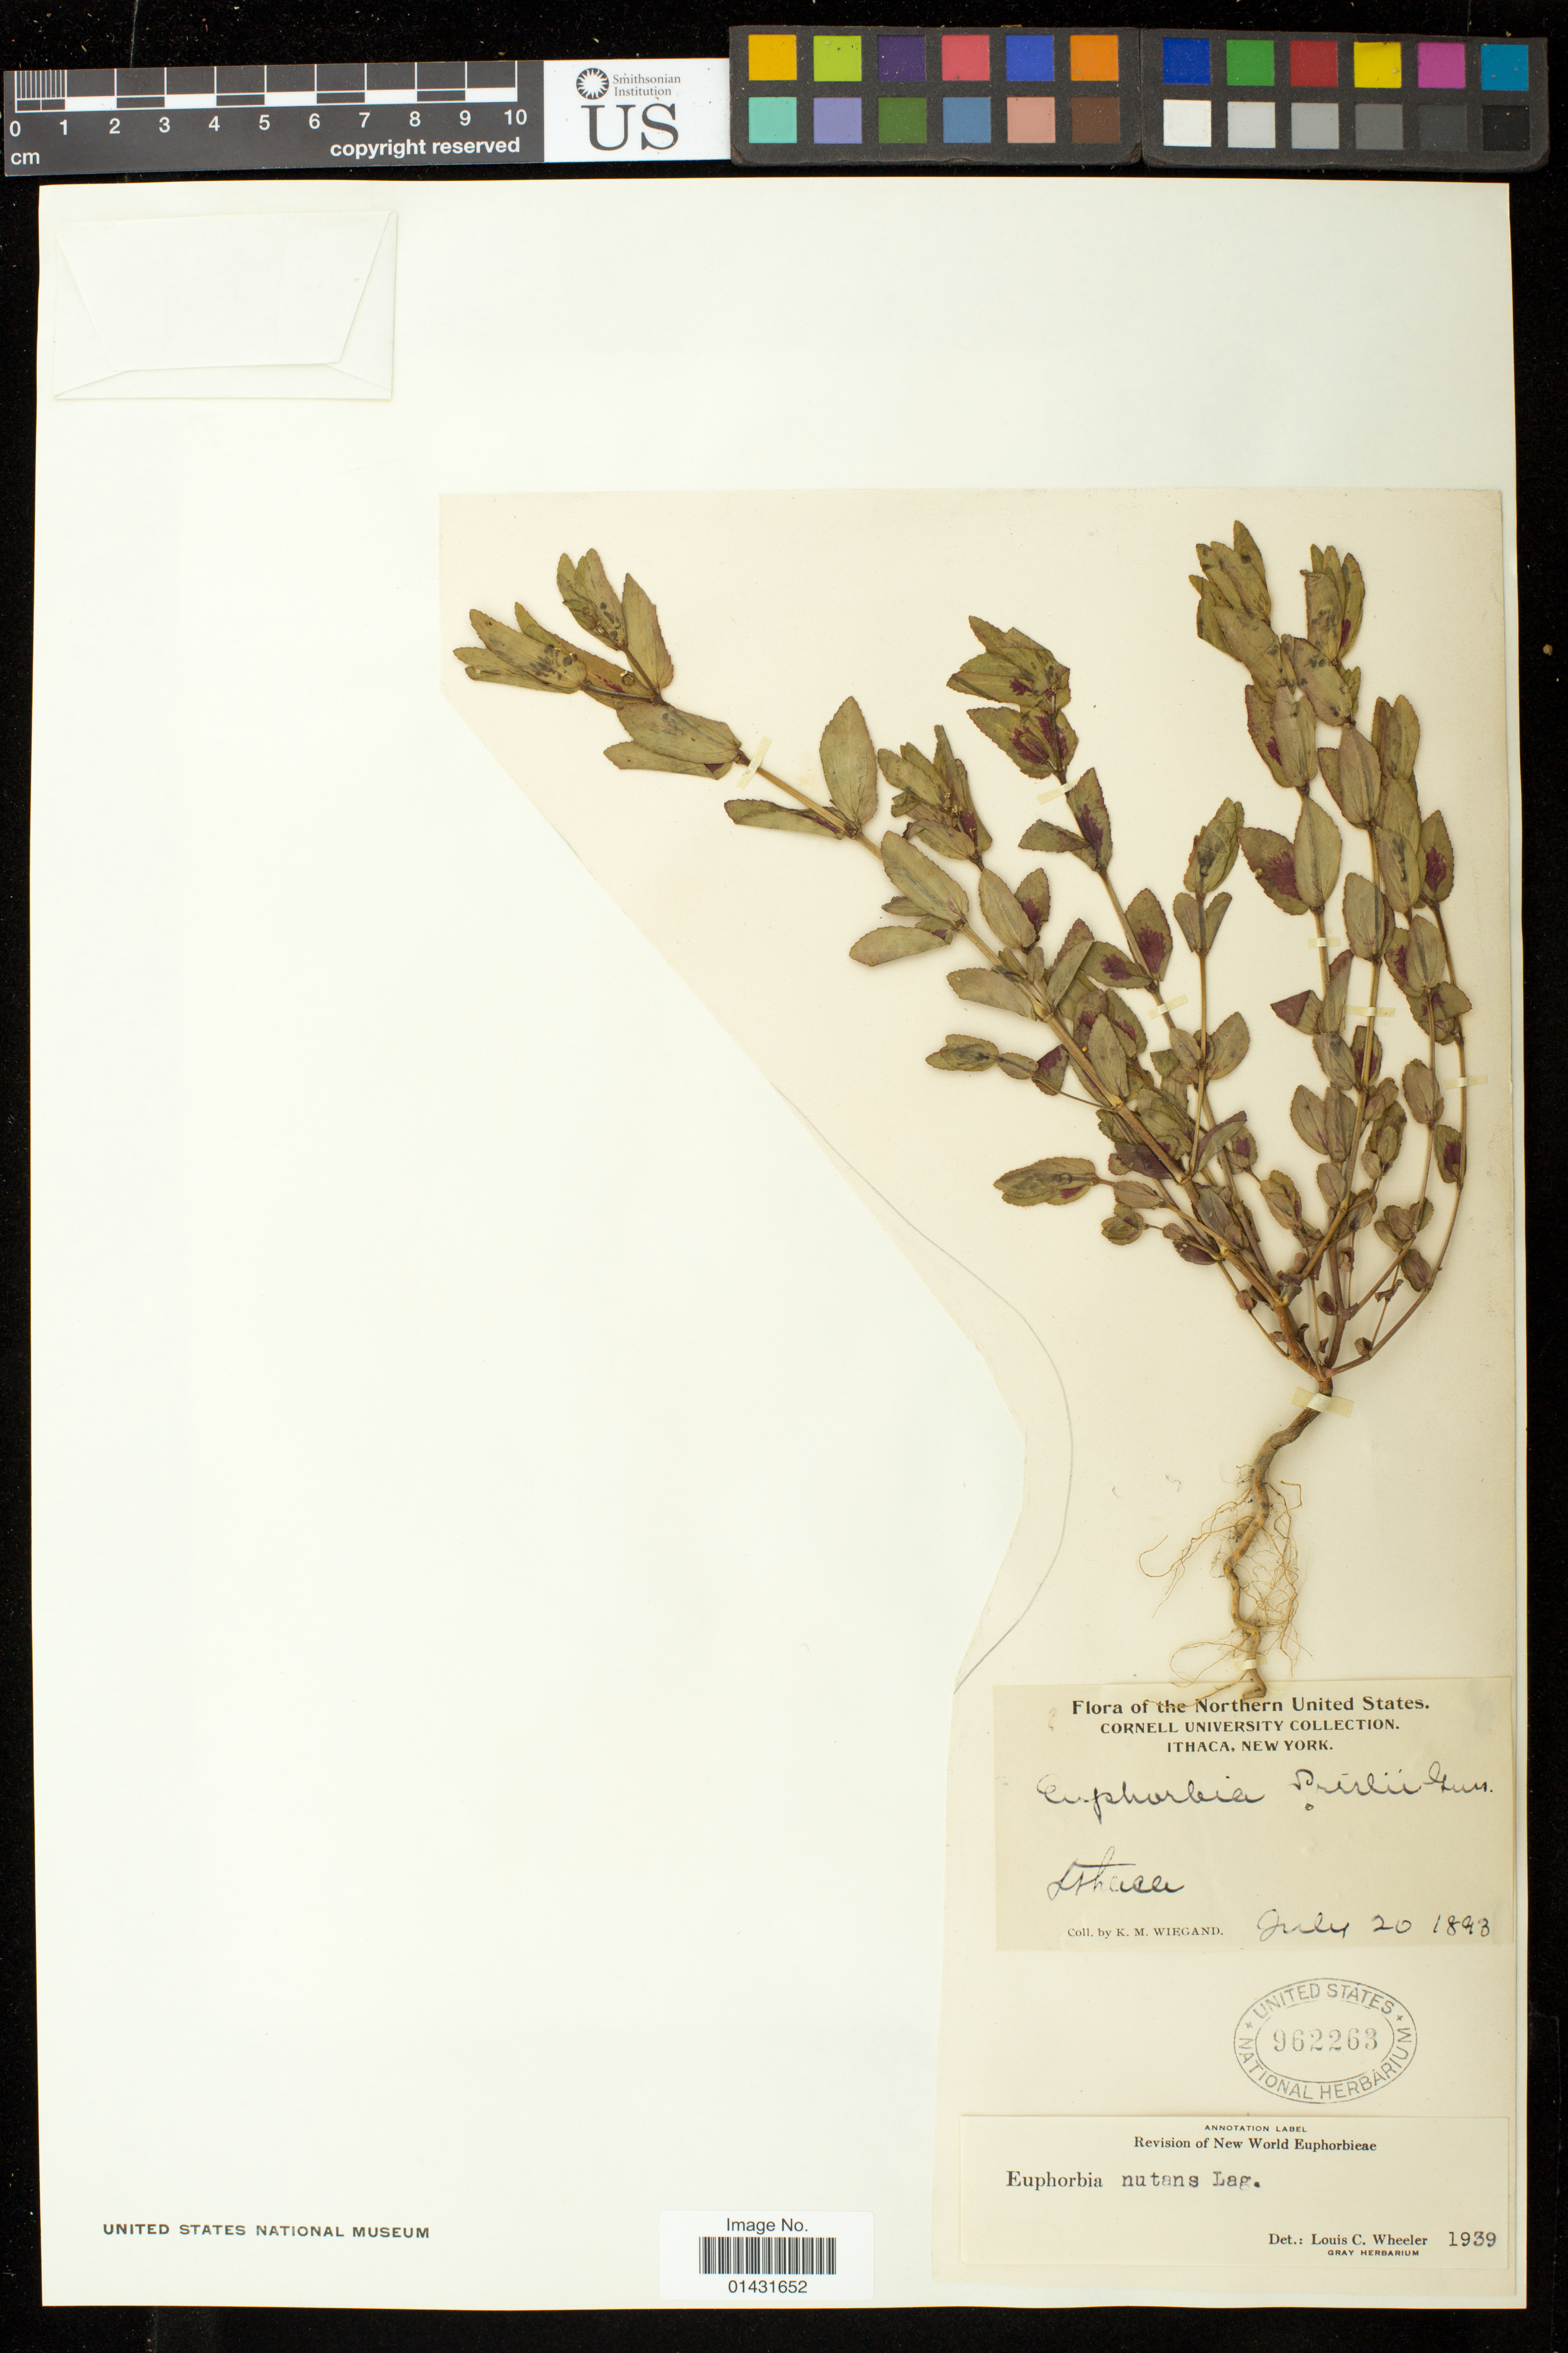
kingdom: Plantae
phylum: Tracheophyta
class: Magnoliopsida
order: Malpighiales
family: Euphorbiaceae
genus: Euphorbia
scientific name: Euphorbia hypericifolia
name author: L.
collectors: K. M. Wiegand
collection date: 1893-07-20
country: United States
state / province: New York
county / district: Tompkins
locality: Ithaca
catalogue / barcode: US 962263